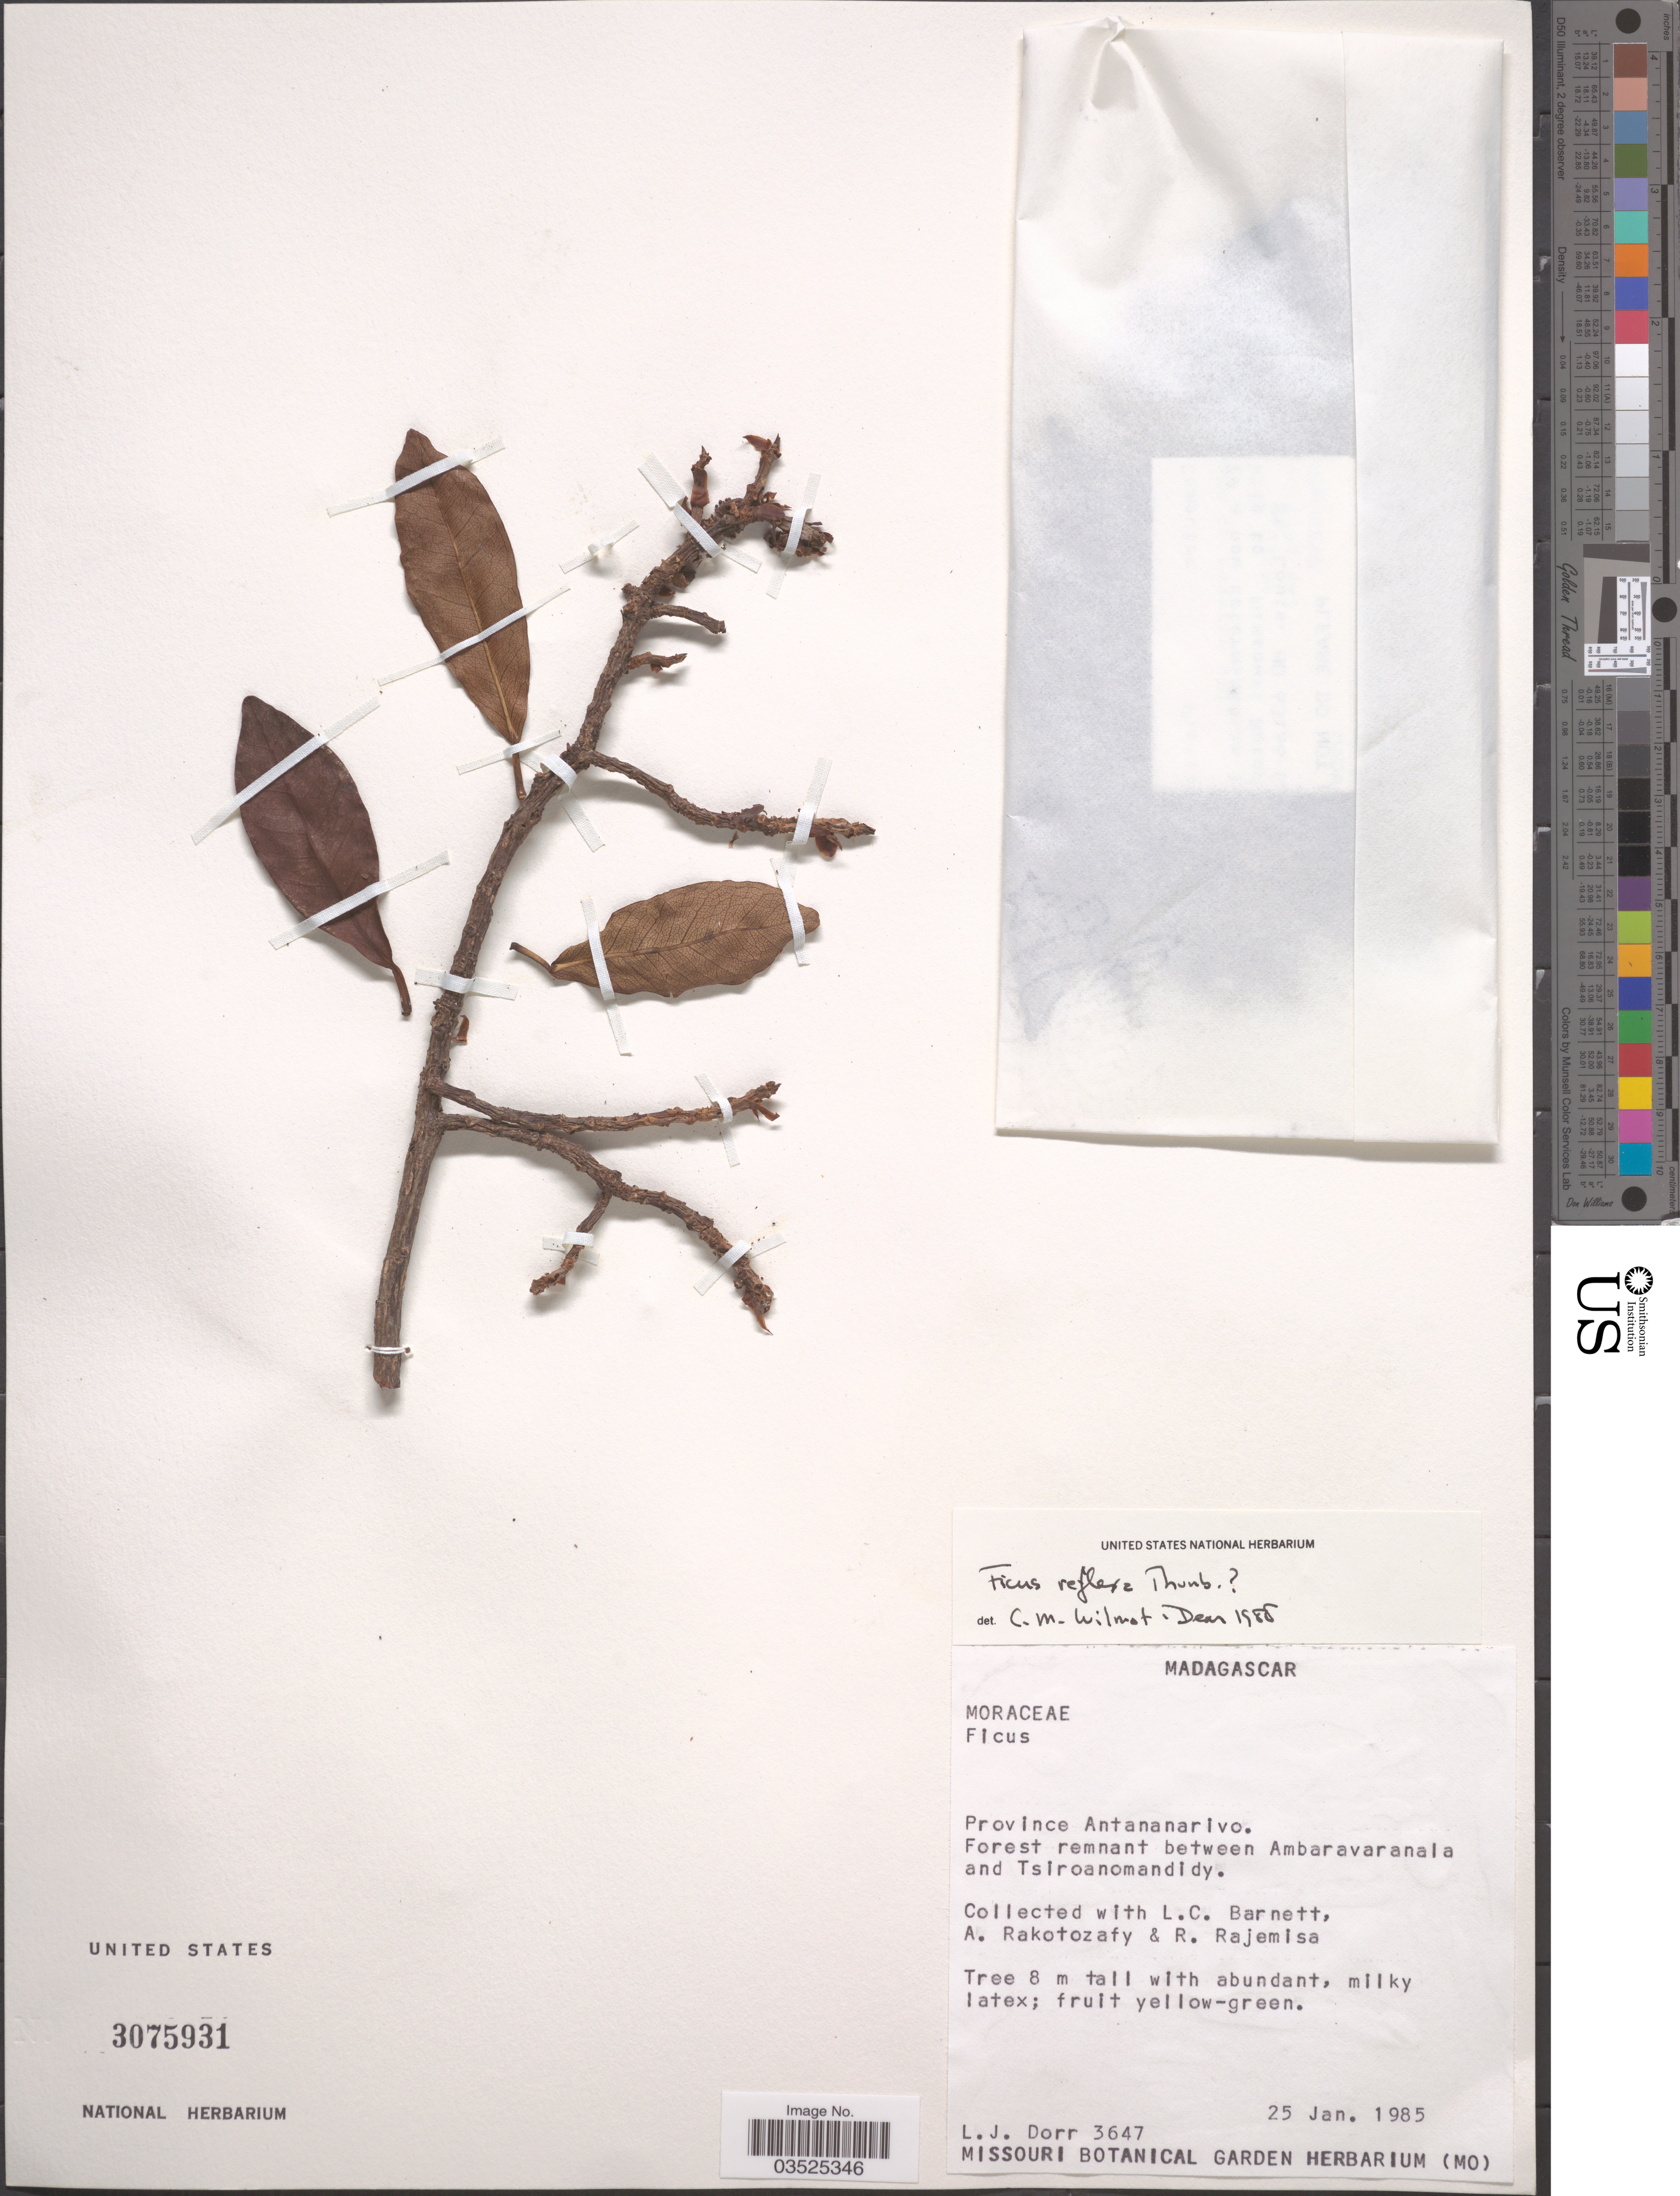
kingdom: Plantae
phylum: Tracheophyta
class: Magnoliopsida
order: Rosales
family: Moraceae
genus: Ficus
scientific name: Ficus reflexa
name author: Thunb.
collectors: L. J. Dorr, L. C. Barnett, A. Rakotozafy & R. Rajemisa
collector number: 3647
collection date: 1985-01-25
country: Madagascar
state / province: Bongolava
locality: Forest remnant between Ambaravaranala and Tsiroanomandidy.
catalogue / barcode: US 3075931